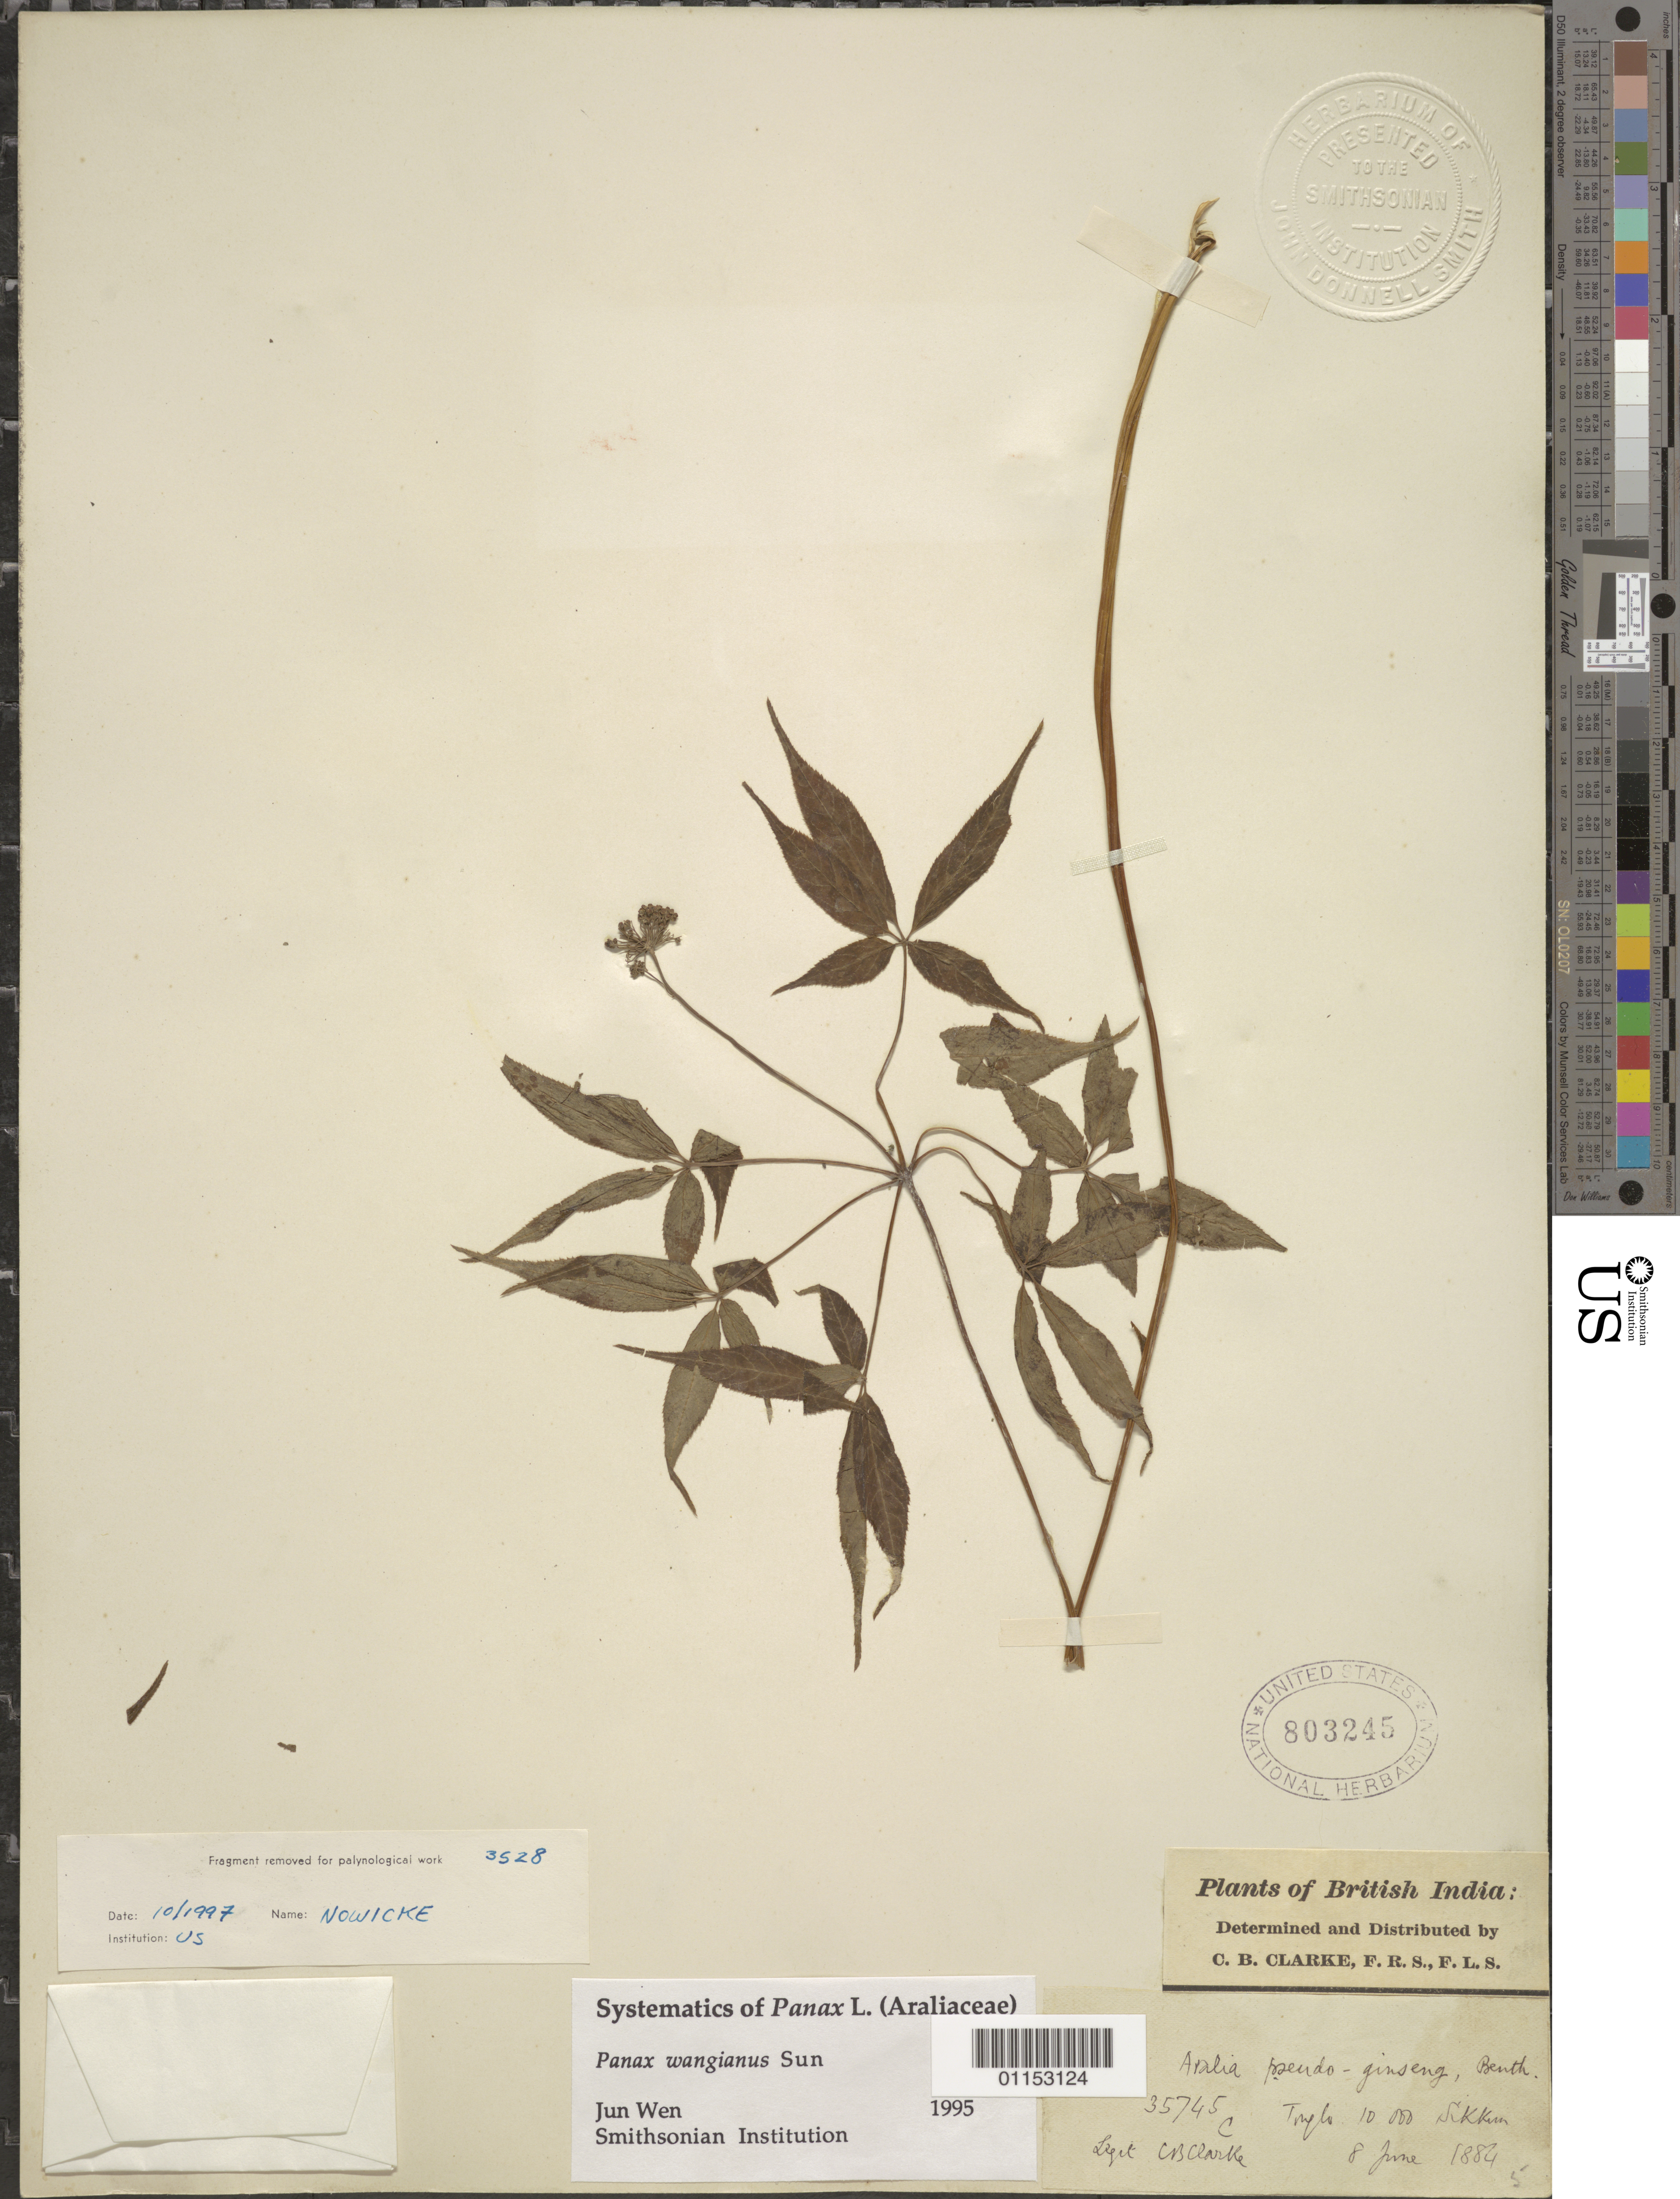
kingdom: Plantae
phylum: Tracheophyta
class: Magnoliopsida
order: Apiales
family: Araliaceae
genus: Panax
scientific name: Panax wangianum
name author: S.C. Sun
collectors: C. B. Clarke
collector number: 35745 C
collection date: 1884-06-08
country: India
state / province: Sikkim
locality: British India. Tonglo. Sikkim.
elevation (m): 3048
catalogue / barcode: US 803245